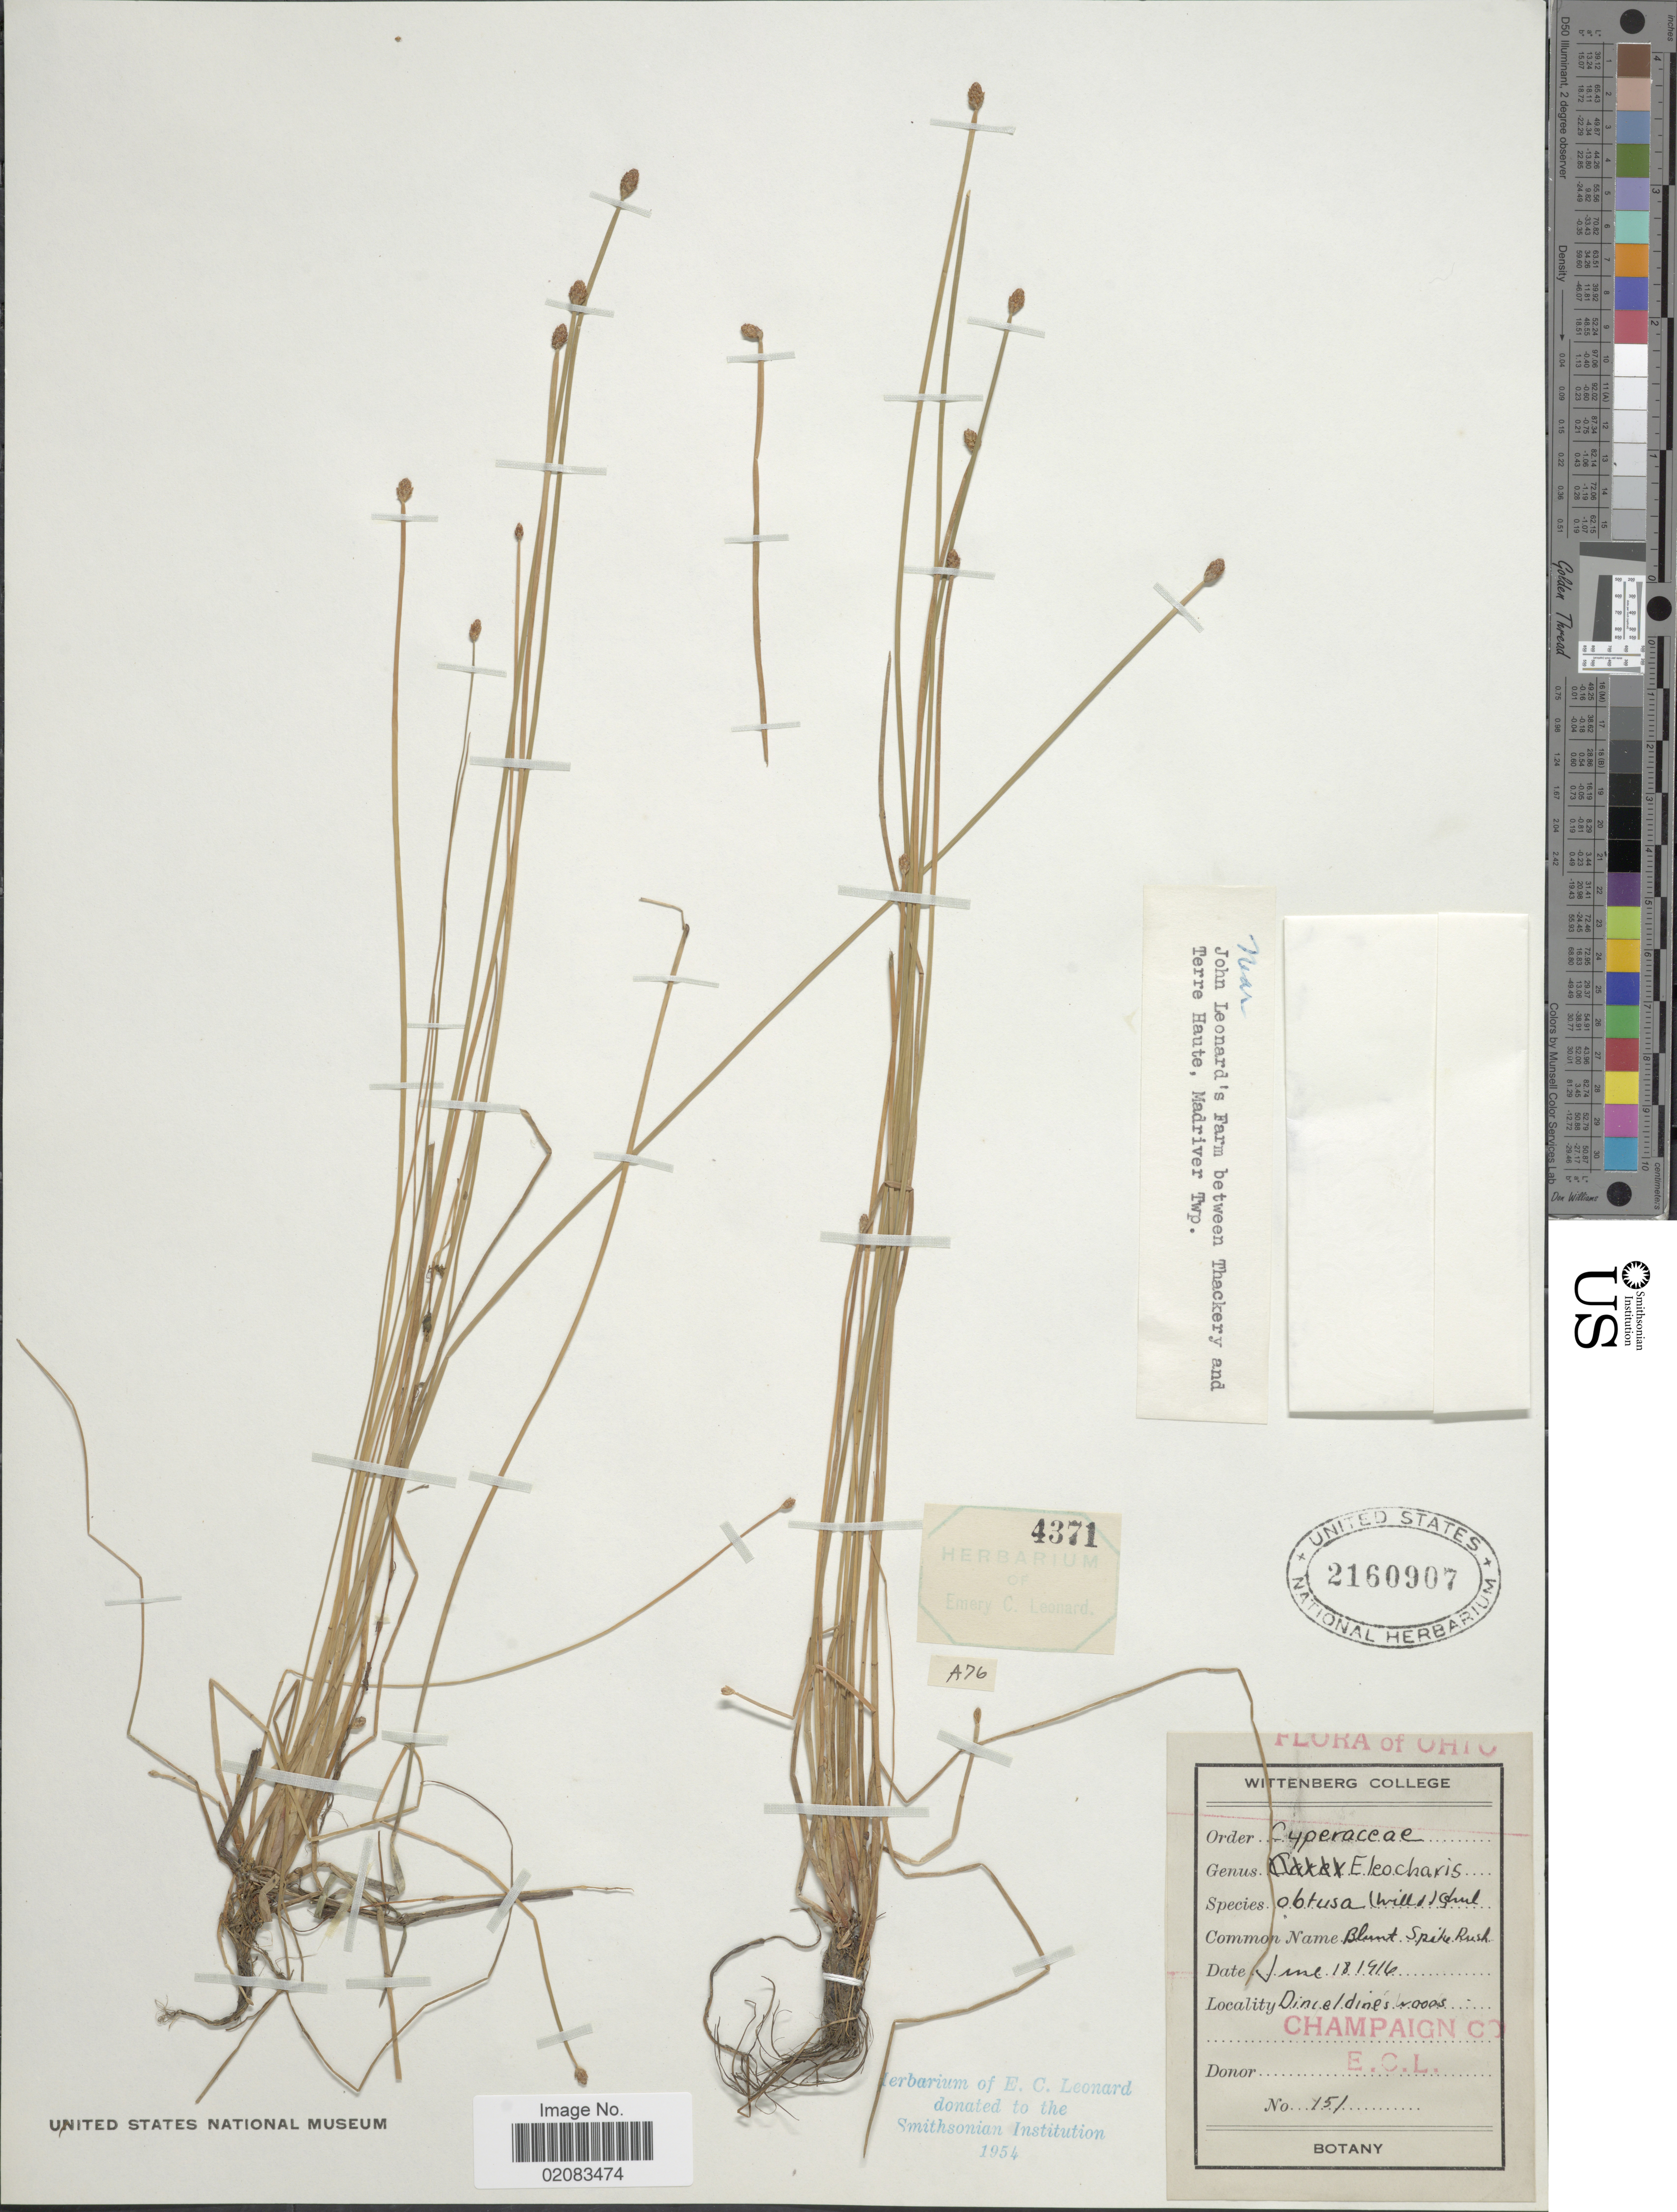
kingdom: Plantae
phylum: Tracheophyta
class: Liliopsida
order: Poales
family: Cyperaceae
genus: Eleocharis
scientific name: Eleocharis obtusa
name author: (Willd.) Schult.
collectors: E. C. Leonard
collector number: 151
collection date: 1916-06-18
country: United States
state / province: Ohio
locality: Diniel dines woods, Champaign Co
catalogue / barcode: US 2160907